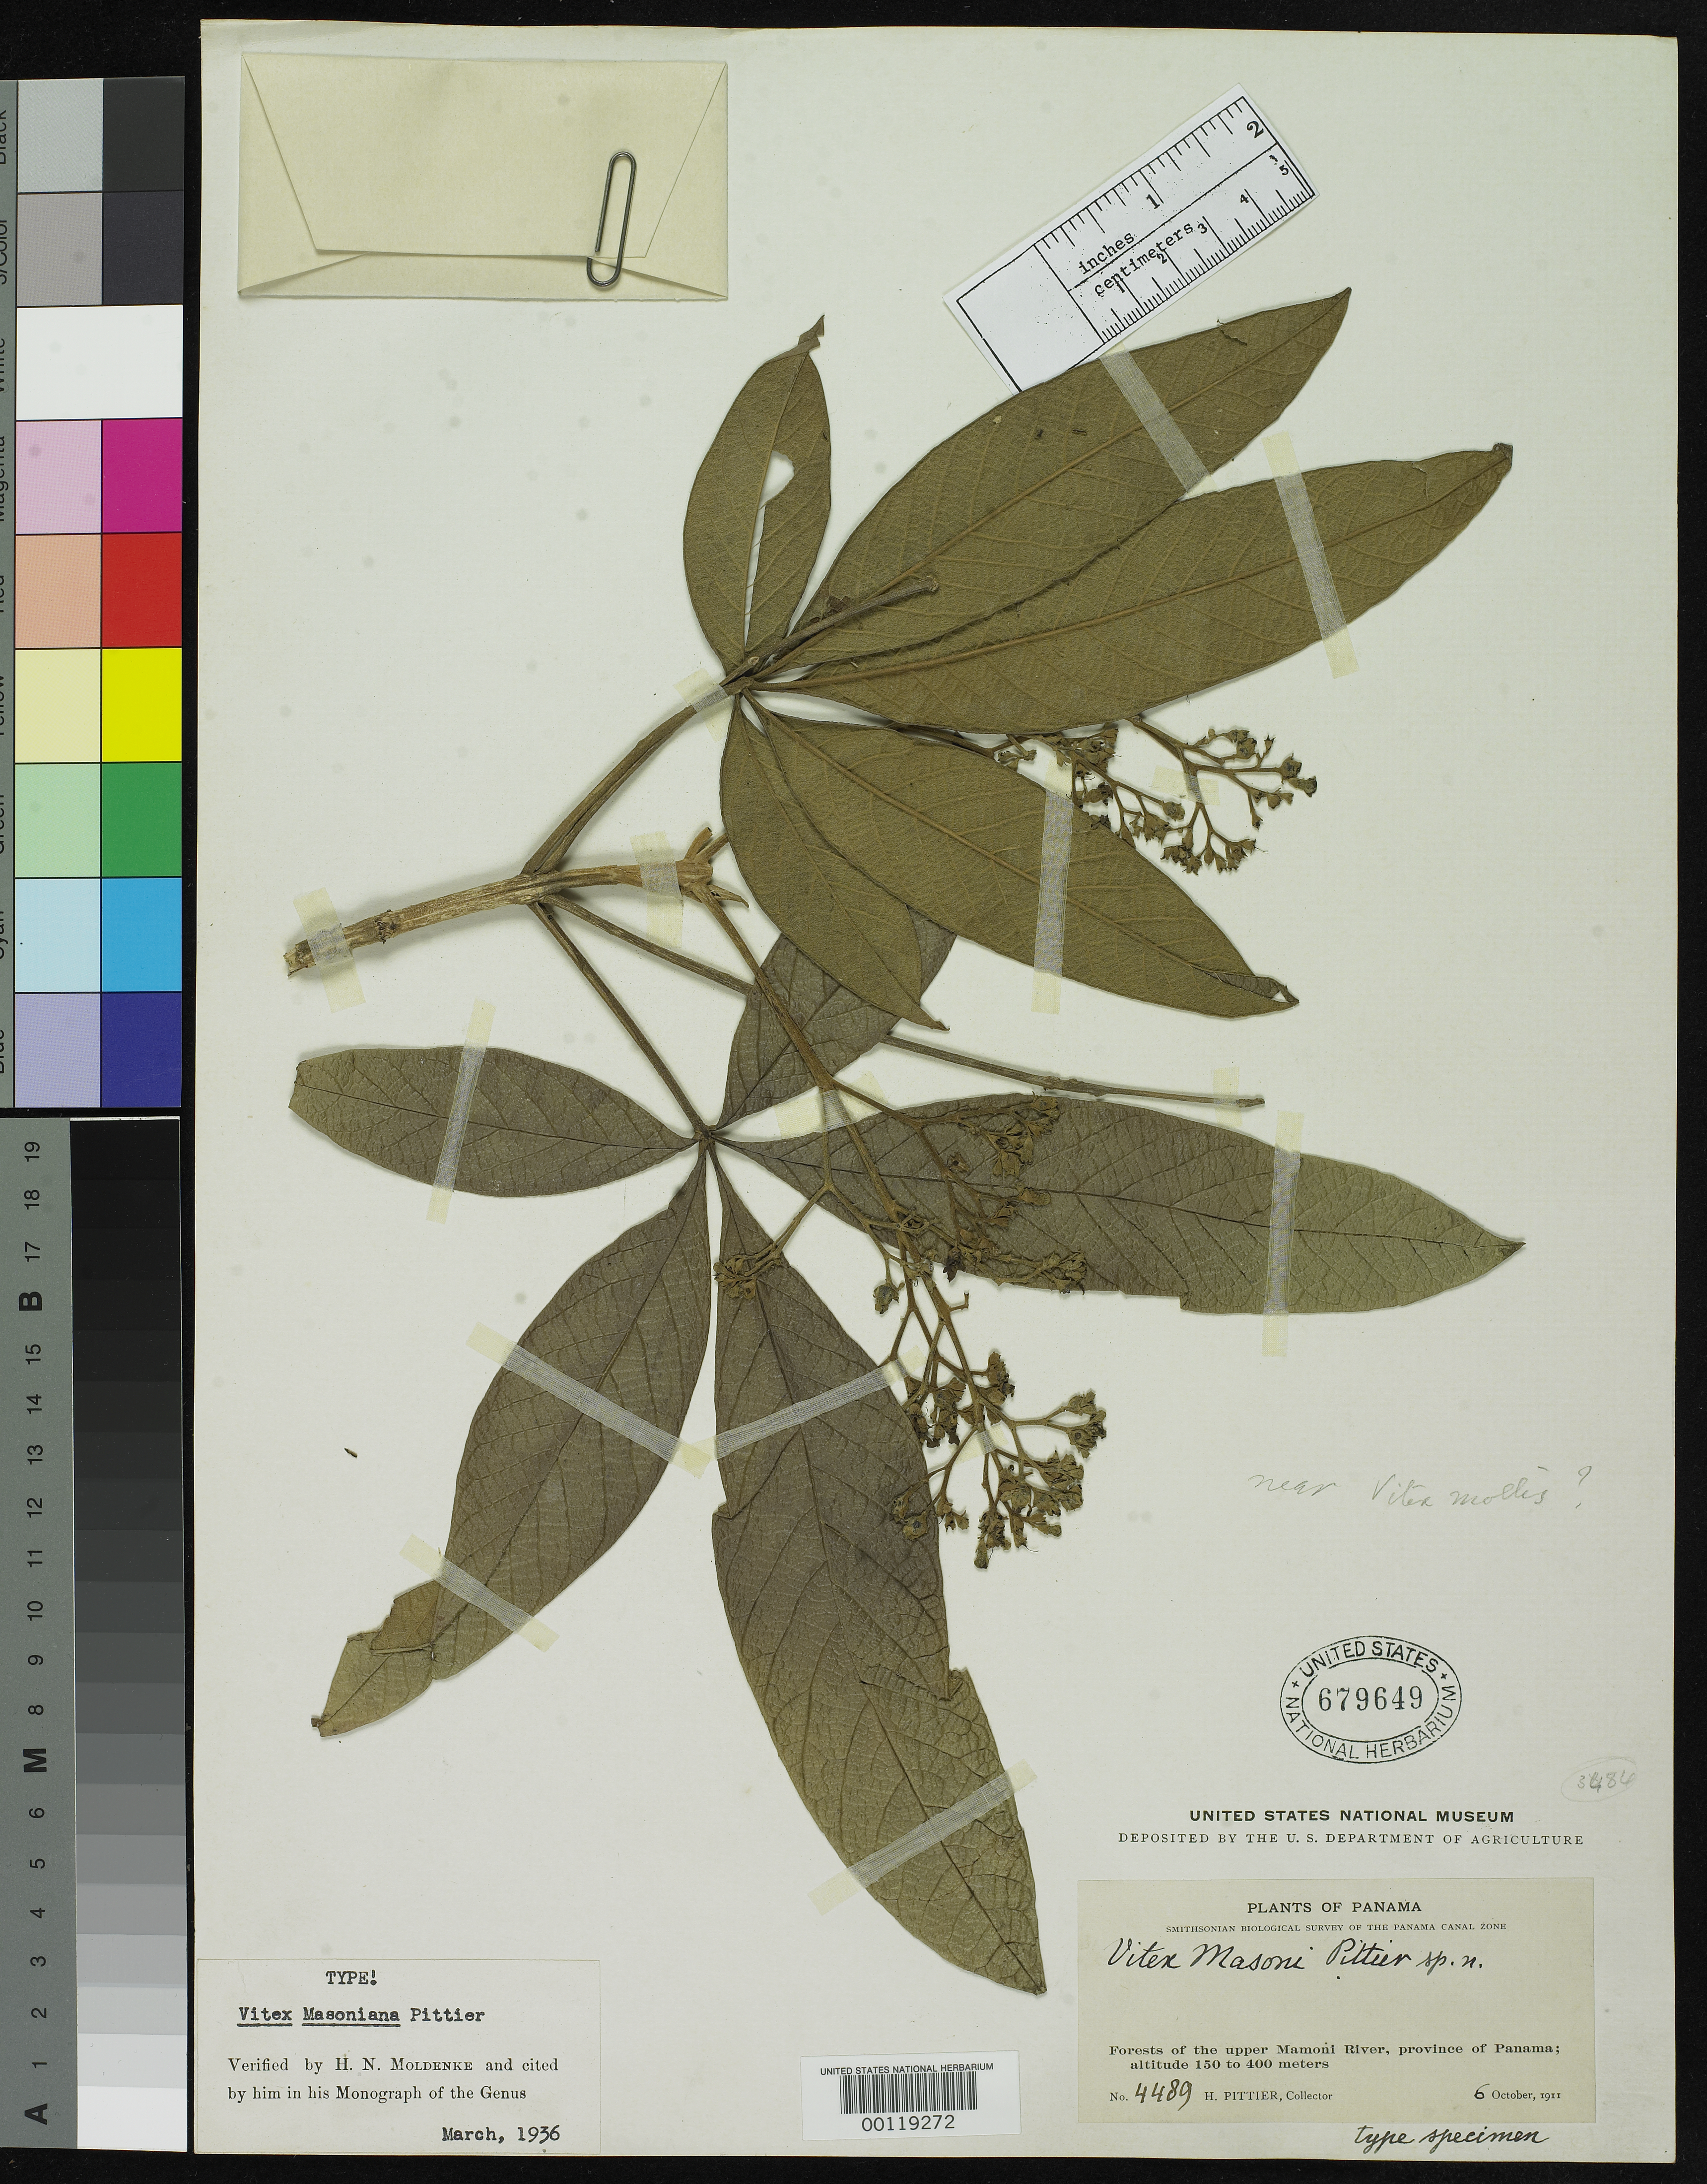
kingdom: Plantae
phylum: Tracheophyta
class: Magnoliopsida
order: Lamiales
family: Lamiaceae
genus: Vitex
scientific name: Vitex masoniana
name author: Pittier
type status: Holotype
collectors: H. F. Pittier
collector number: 4489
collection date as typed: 06 Oct 1911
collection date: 1911-10-06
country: Panama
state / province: Panamá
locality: Gaspa Sabana, upper Mamoni Valley above Chepo.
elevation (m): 200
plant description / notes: One of two sheets at US annotated as "type specimen" by Pittier, but protologue explicitly cites (only) USNH 679649 as "type".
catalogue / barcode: US 679649